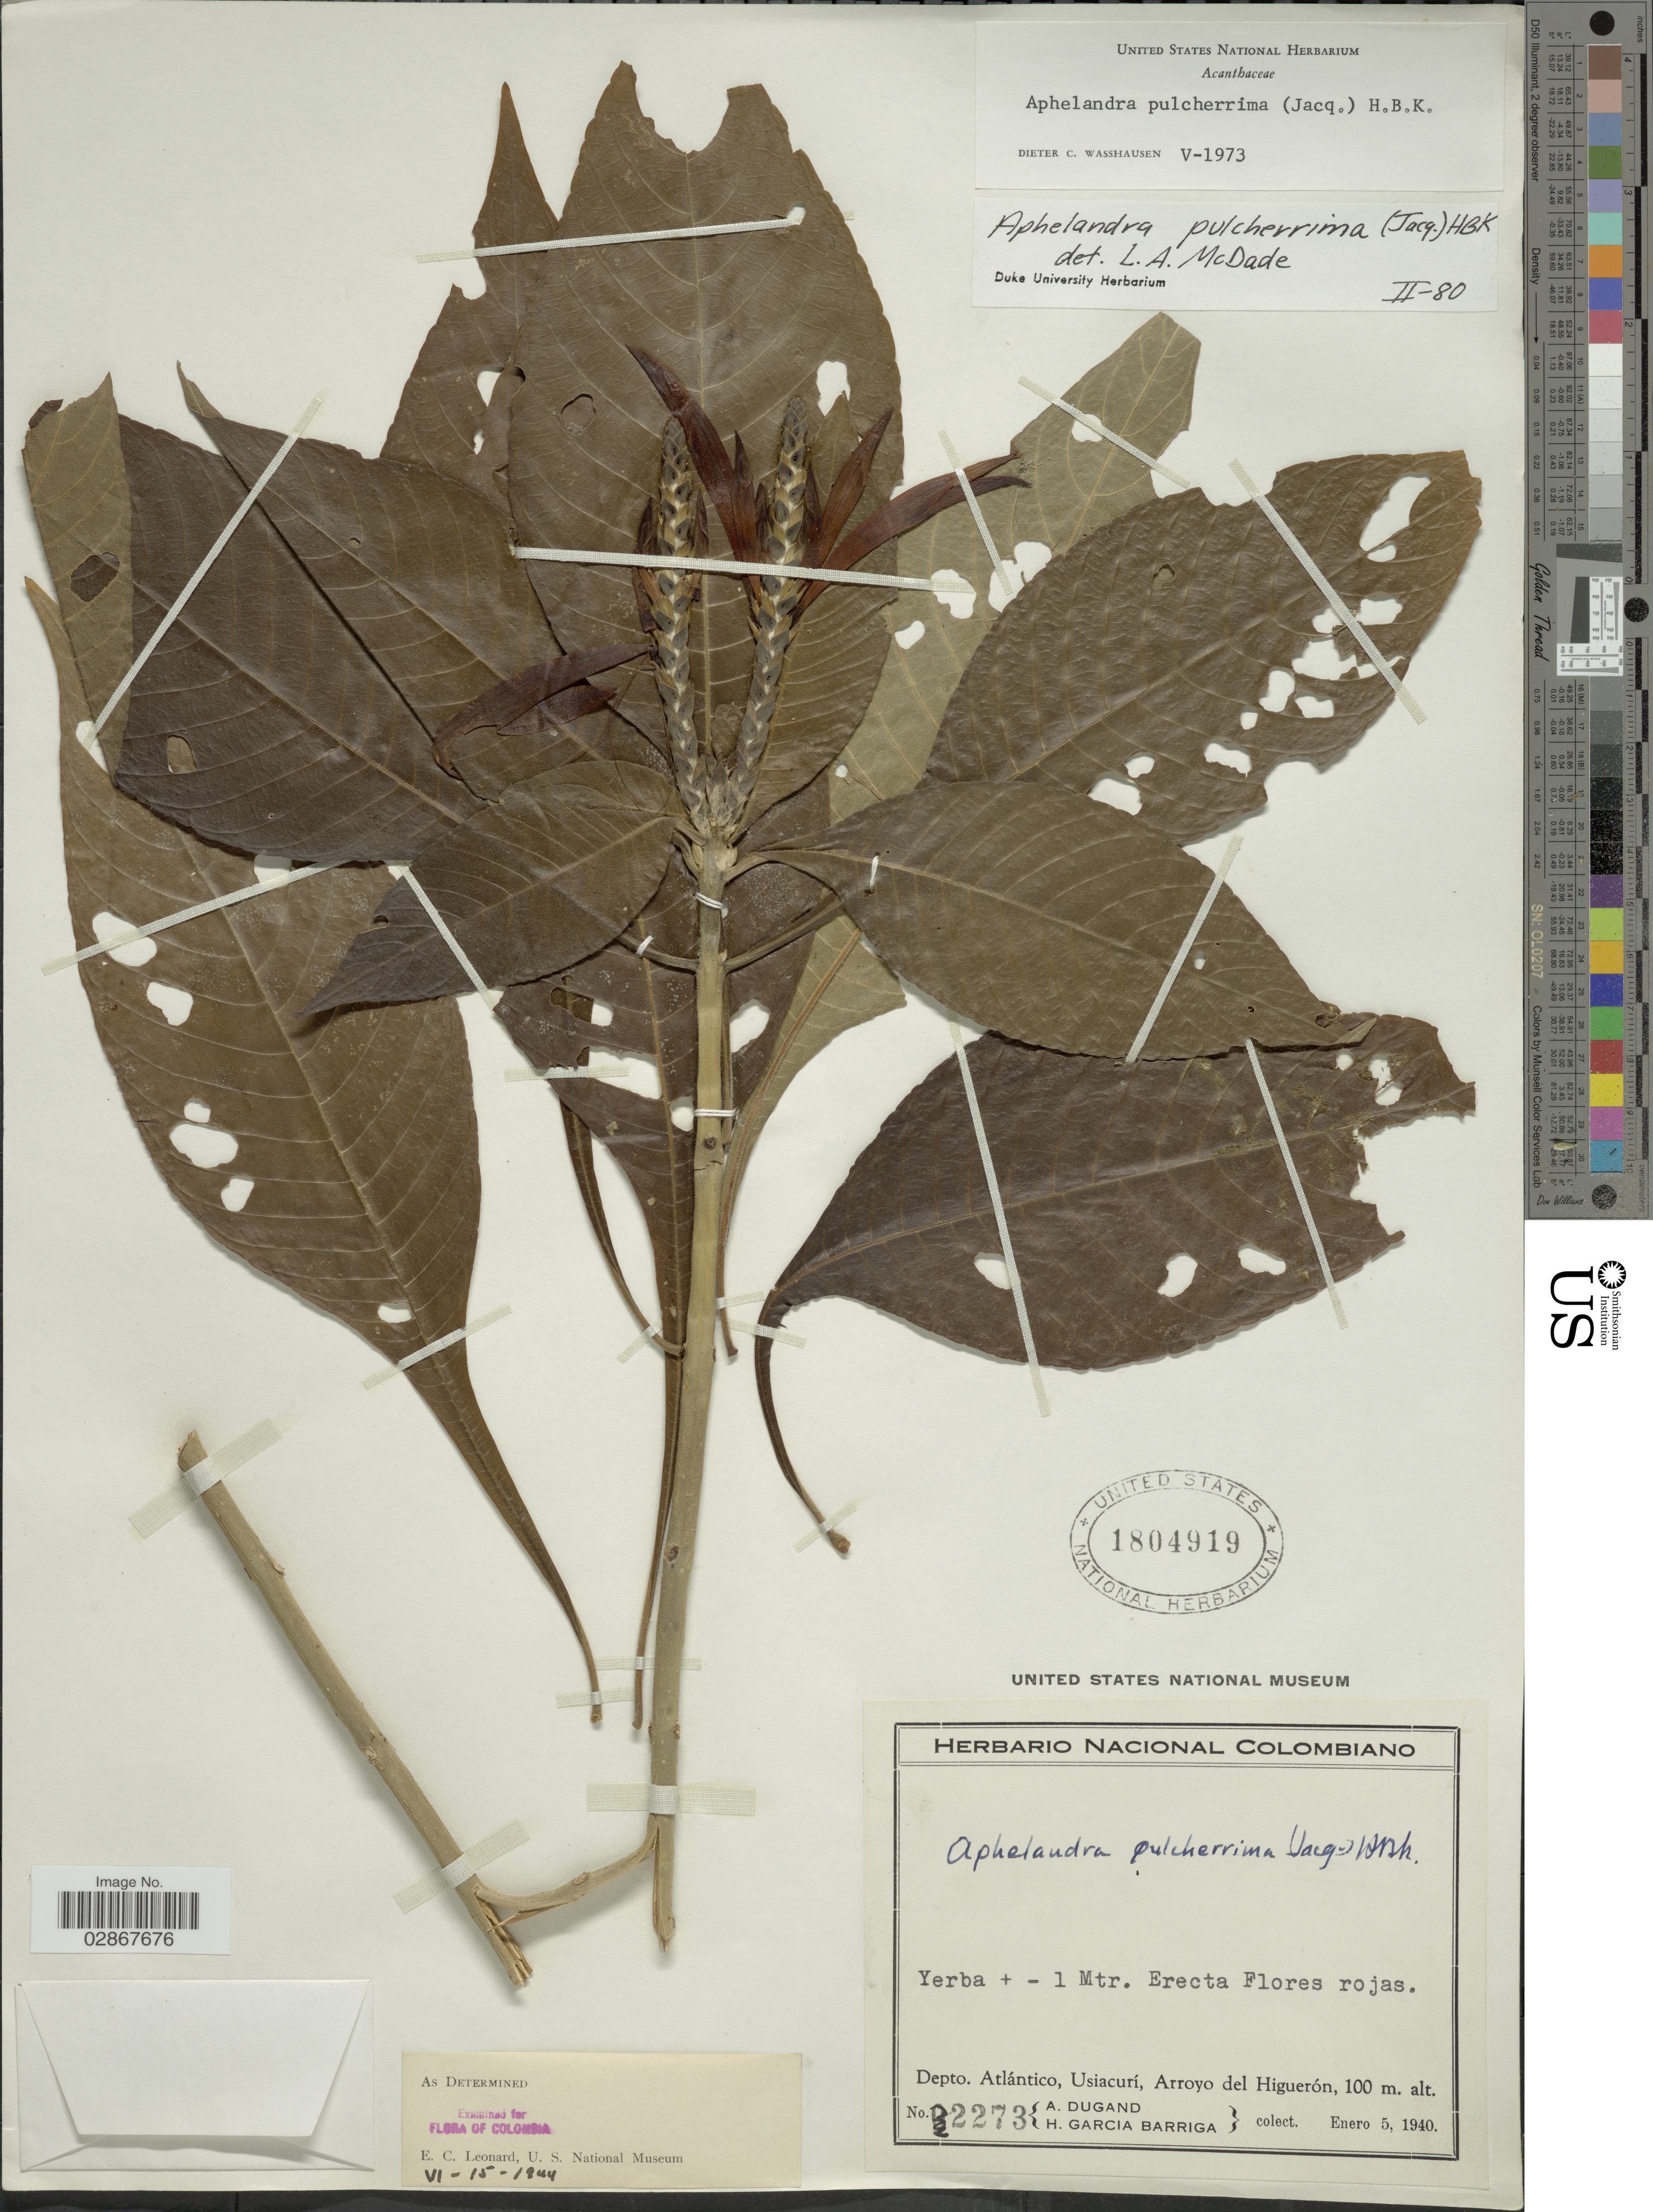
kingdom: Plantae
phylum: Tracheophyta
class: Magnoliopsida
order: Lamiales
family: Acanthaceae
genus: Aphelandra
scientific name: Aphelandra pulcherrima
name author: (Jacq.) Kunth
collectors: A. Dugand & H. García Barriga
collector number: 2273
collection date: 1940-01-05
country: Colombia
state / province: Atlántico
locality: Depto. Atlántico, Usiacurí, Arroyo del Higuerón.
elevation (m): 100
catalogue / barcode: US 1804919